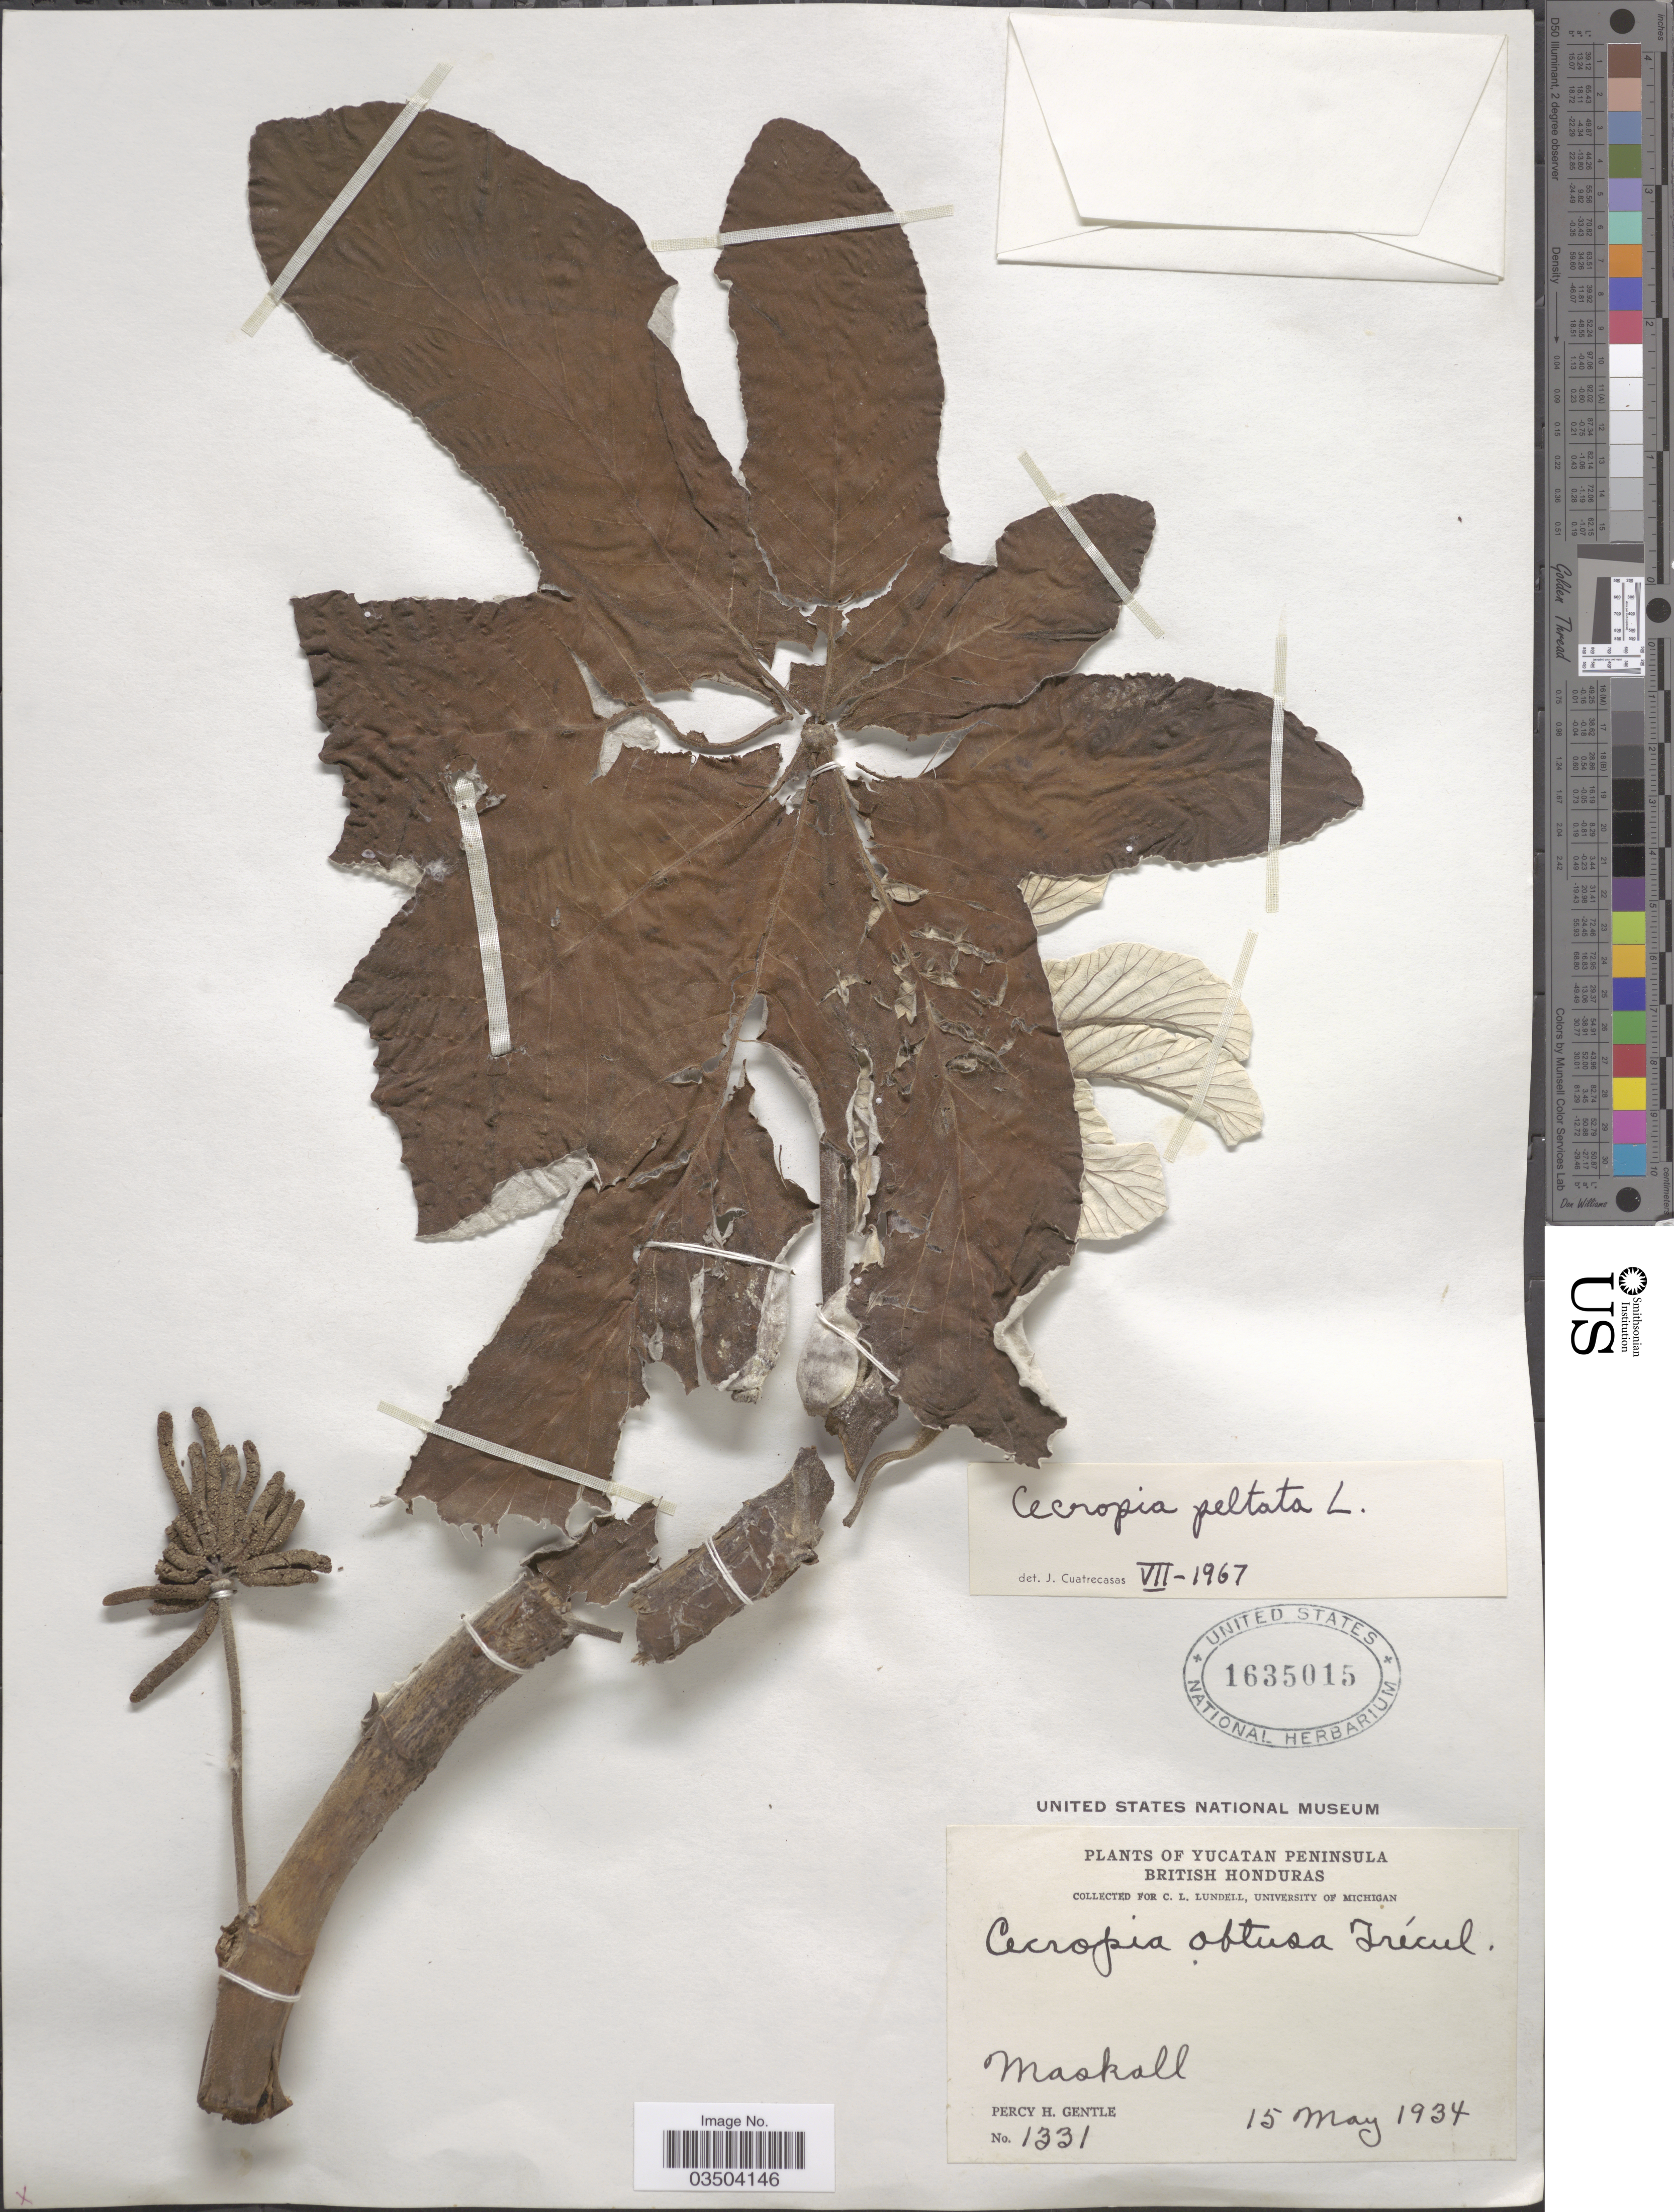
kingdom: Plantae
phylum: Tracheophyta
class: Magnoliopsida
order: Rosales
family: Urticaceae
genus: Cecropia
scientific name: Cecropia peltata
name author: L.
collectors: P. H. Gentle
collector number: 1331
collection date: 1934-05-15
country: Belize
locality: Yucatan Peninsula, British Honduras. Maskall.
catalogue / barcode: US 1635015